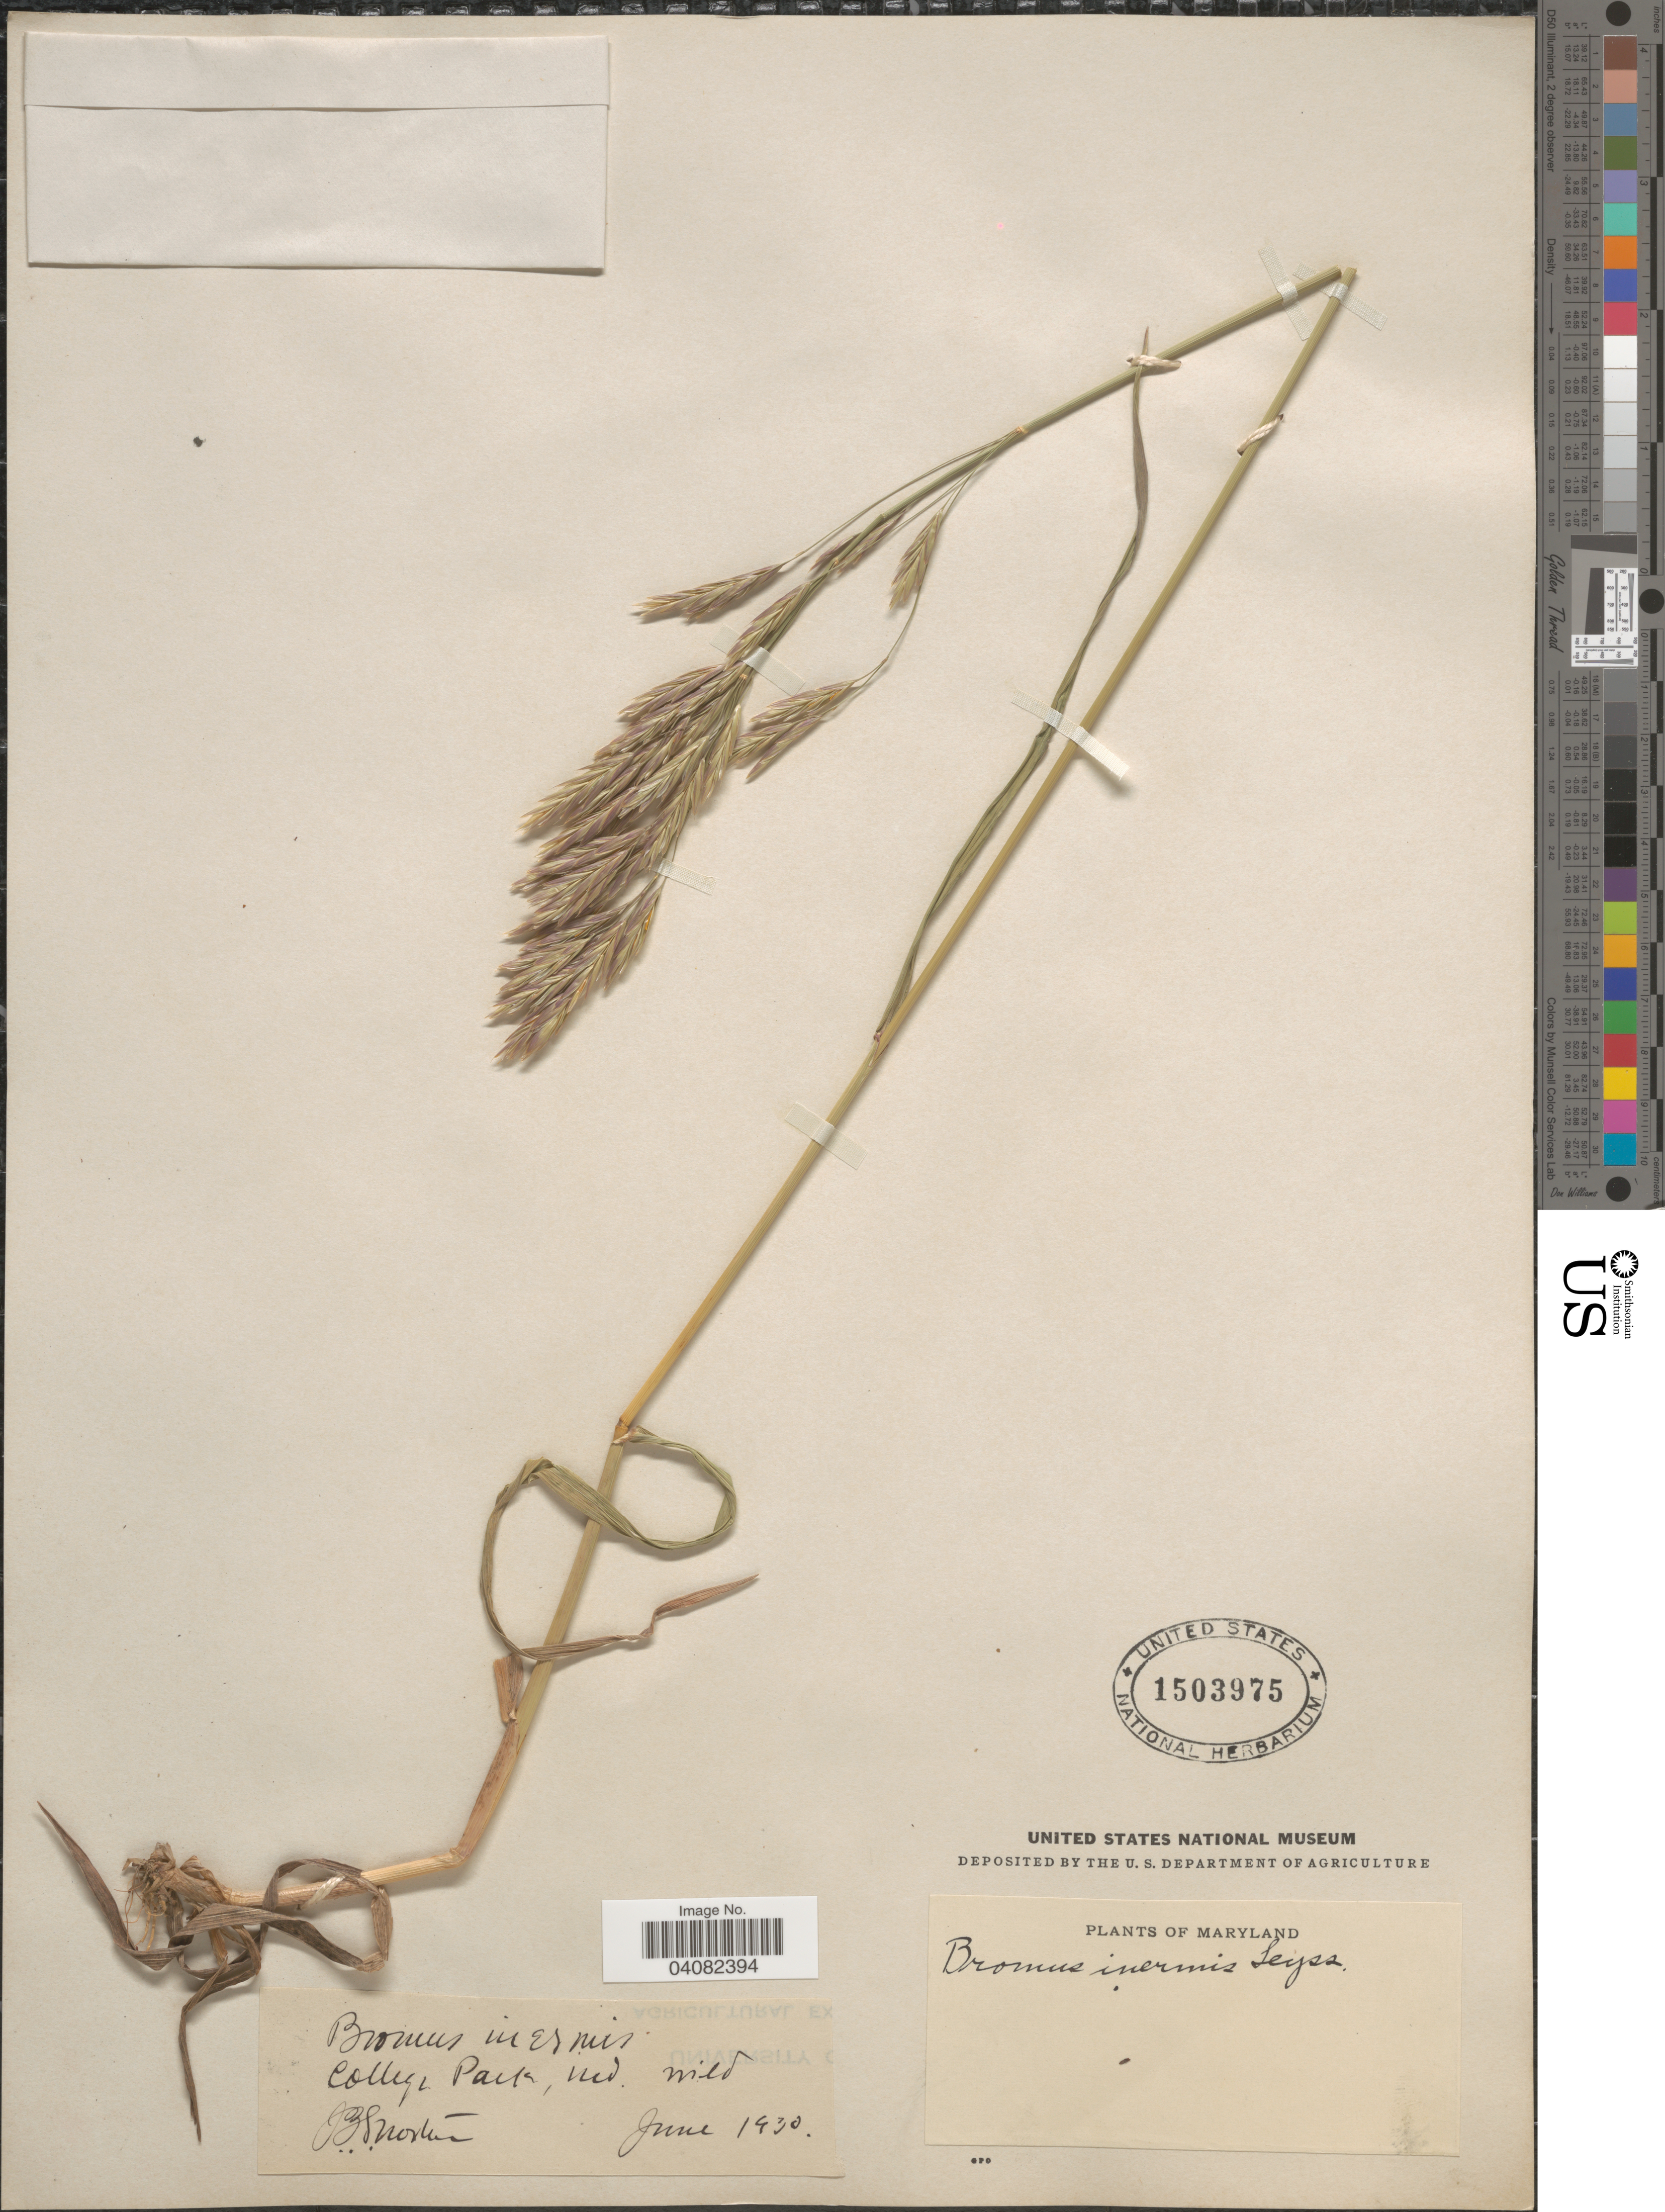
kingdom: Plantae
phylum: Tracheophyta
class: Liliopsida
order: Poales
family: Poaceae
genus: Bromus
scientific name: Bromus inermis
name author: Leyss.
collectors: J. B. S. Norton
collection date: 1930-06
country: United States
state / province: Maryland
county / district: Prince George's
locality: College Park. Md. Wild.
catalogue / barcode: US 1503975